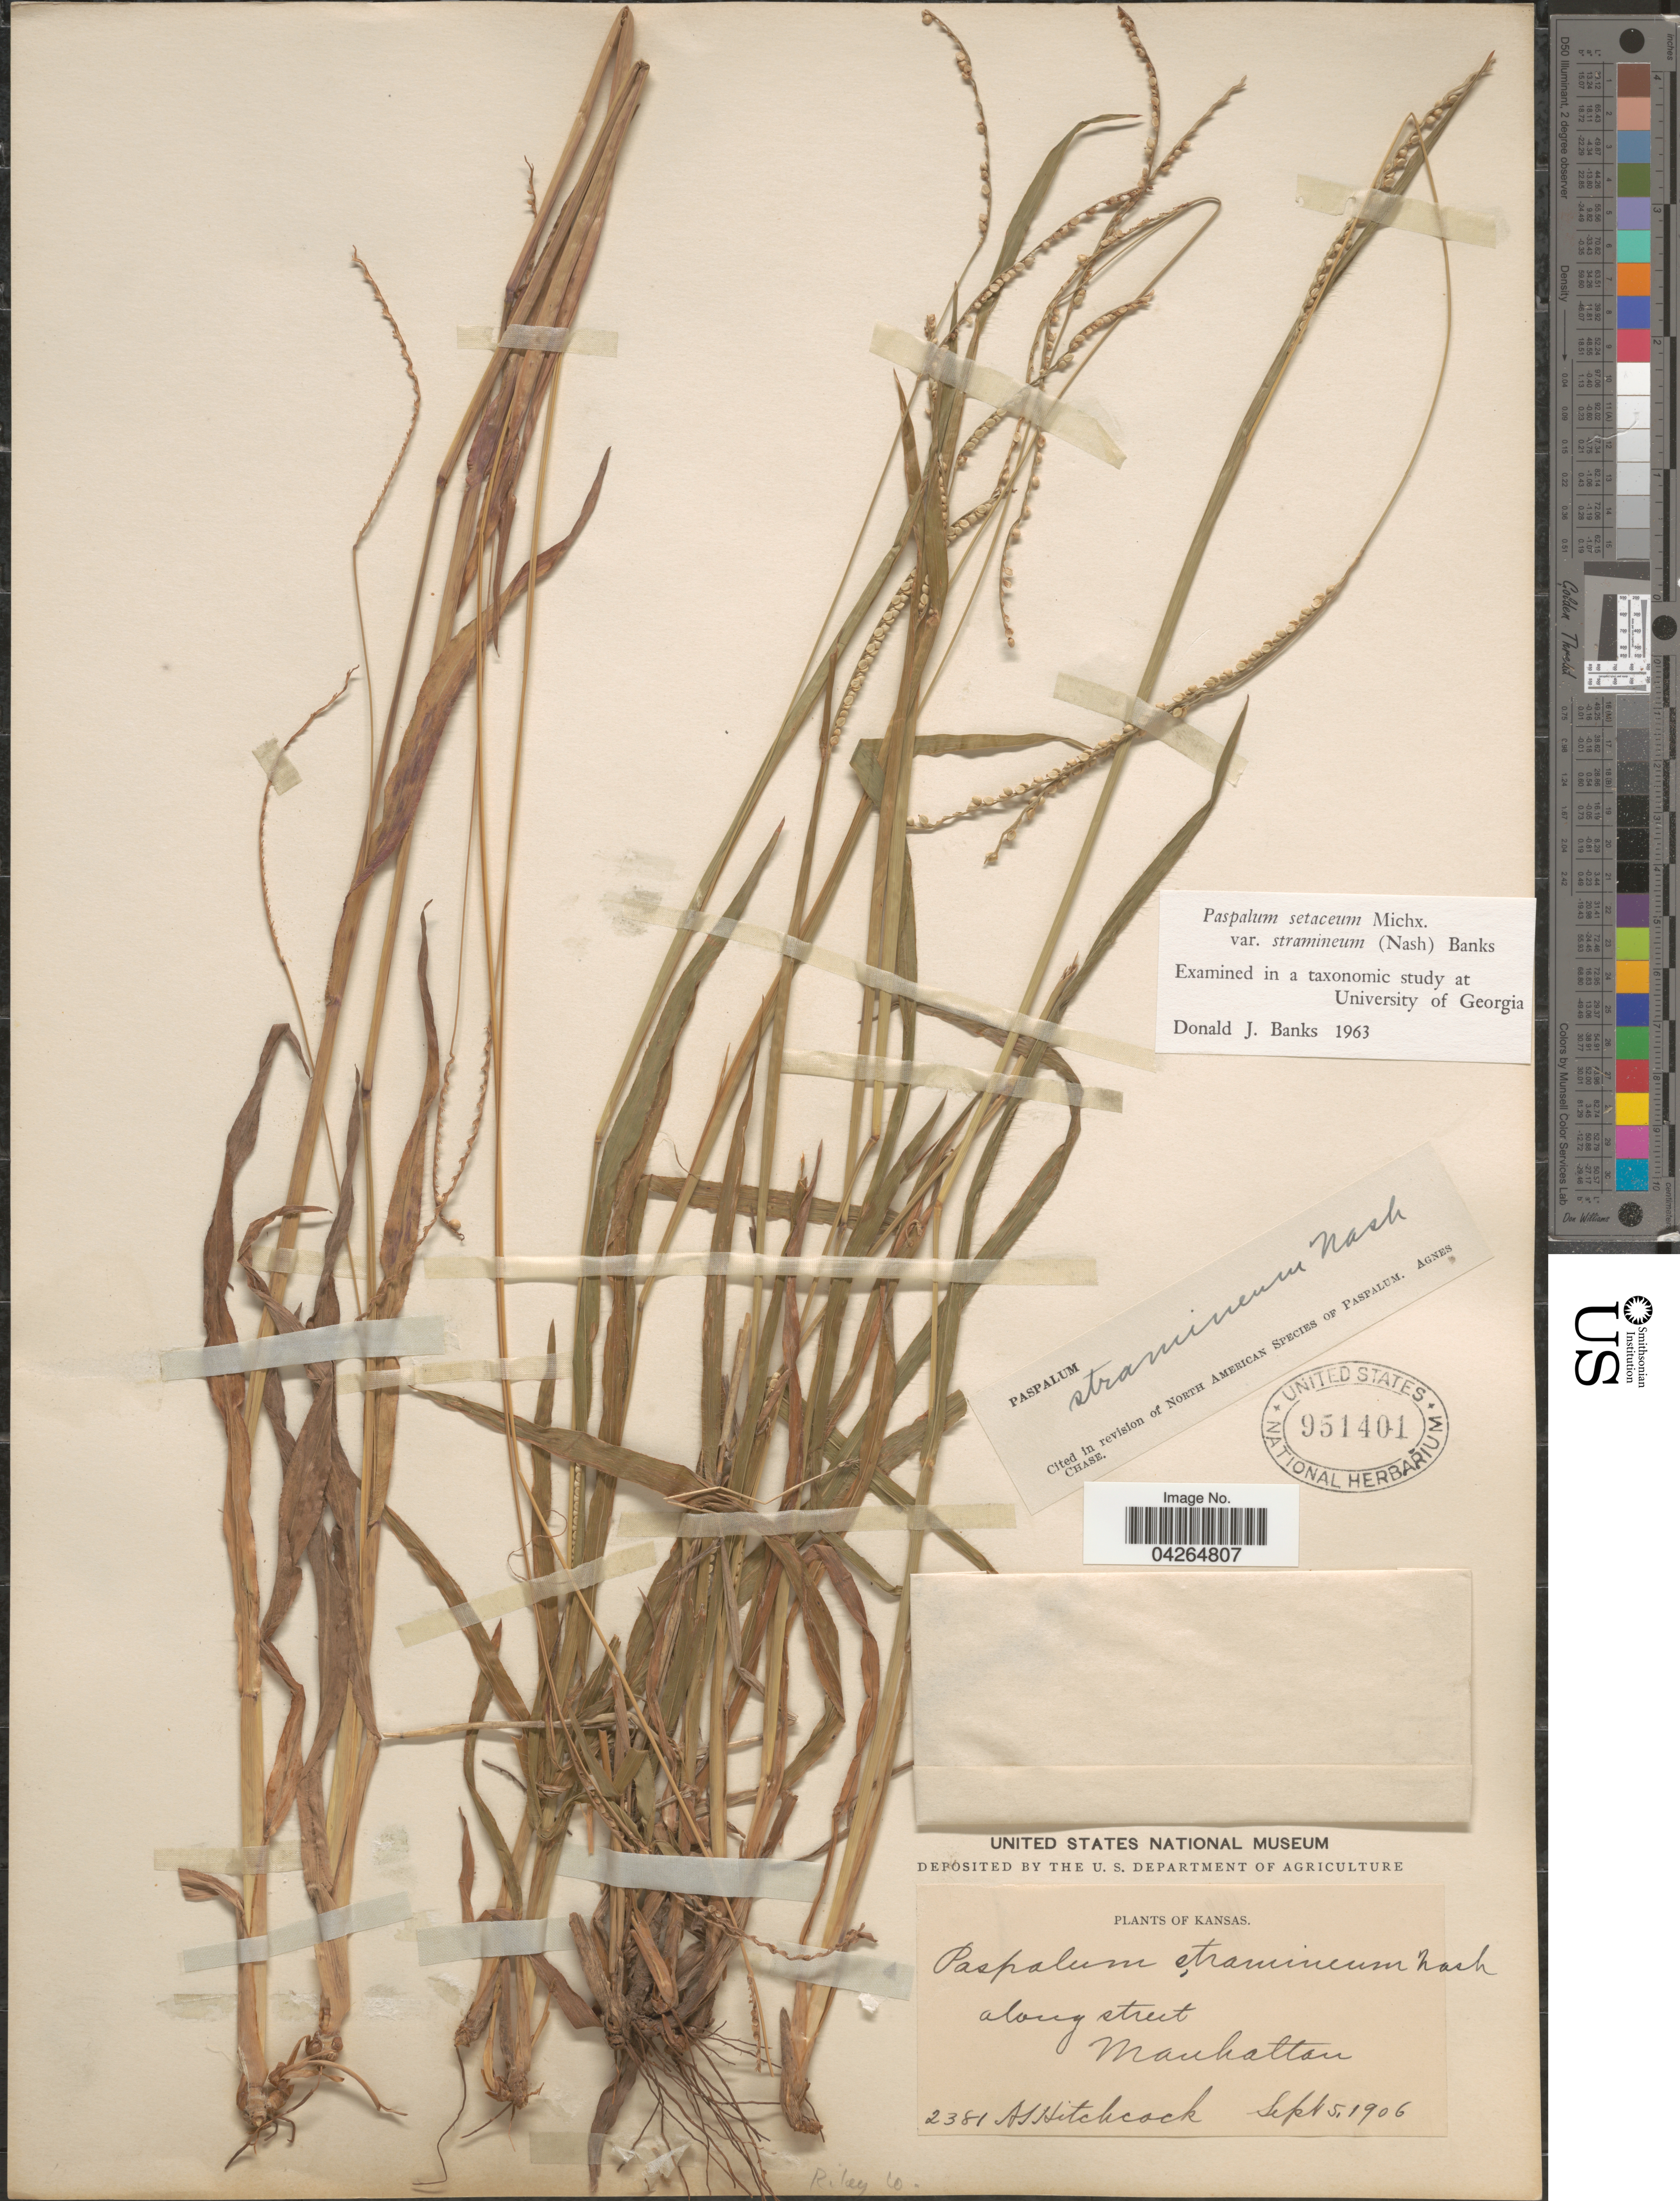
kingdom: Plantae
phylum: Tracheophyta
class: Liliopsida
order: Poales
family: Poaceae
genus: Paspalum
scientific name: Paspalum setaceum var. stramineum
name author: (Nash) D.J. Banks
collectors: A. S. Hitchcock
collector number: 2381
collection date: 1906-09-05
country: United States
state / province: Kansas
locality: Manhattan. Riley Co.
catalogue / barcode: US 951401